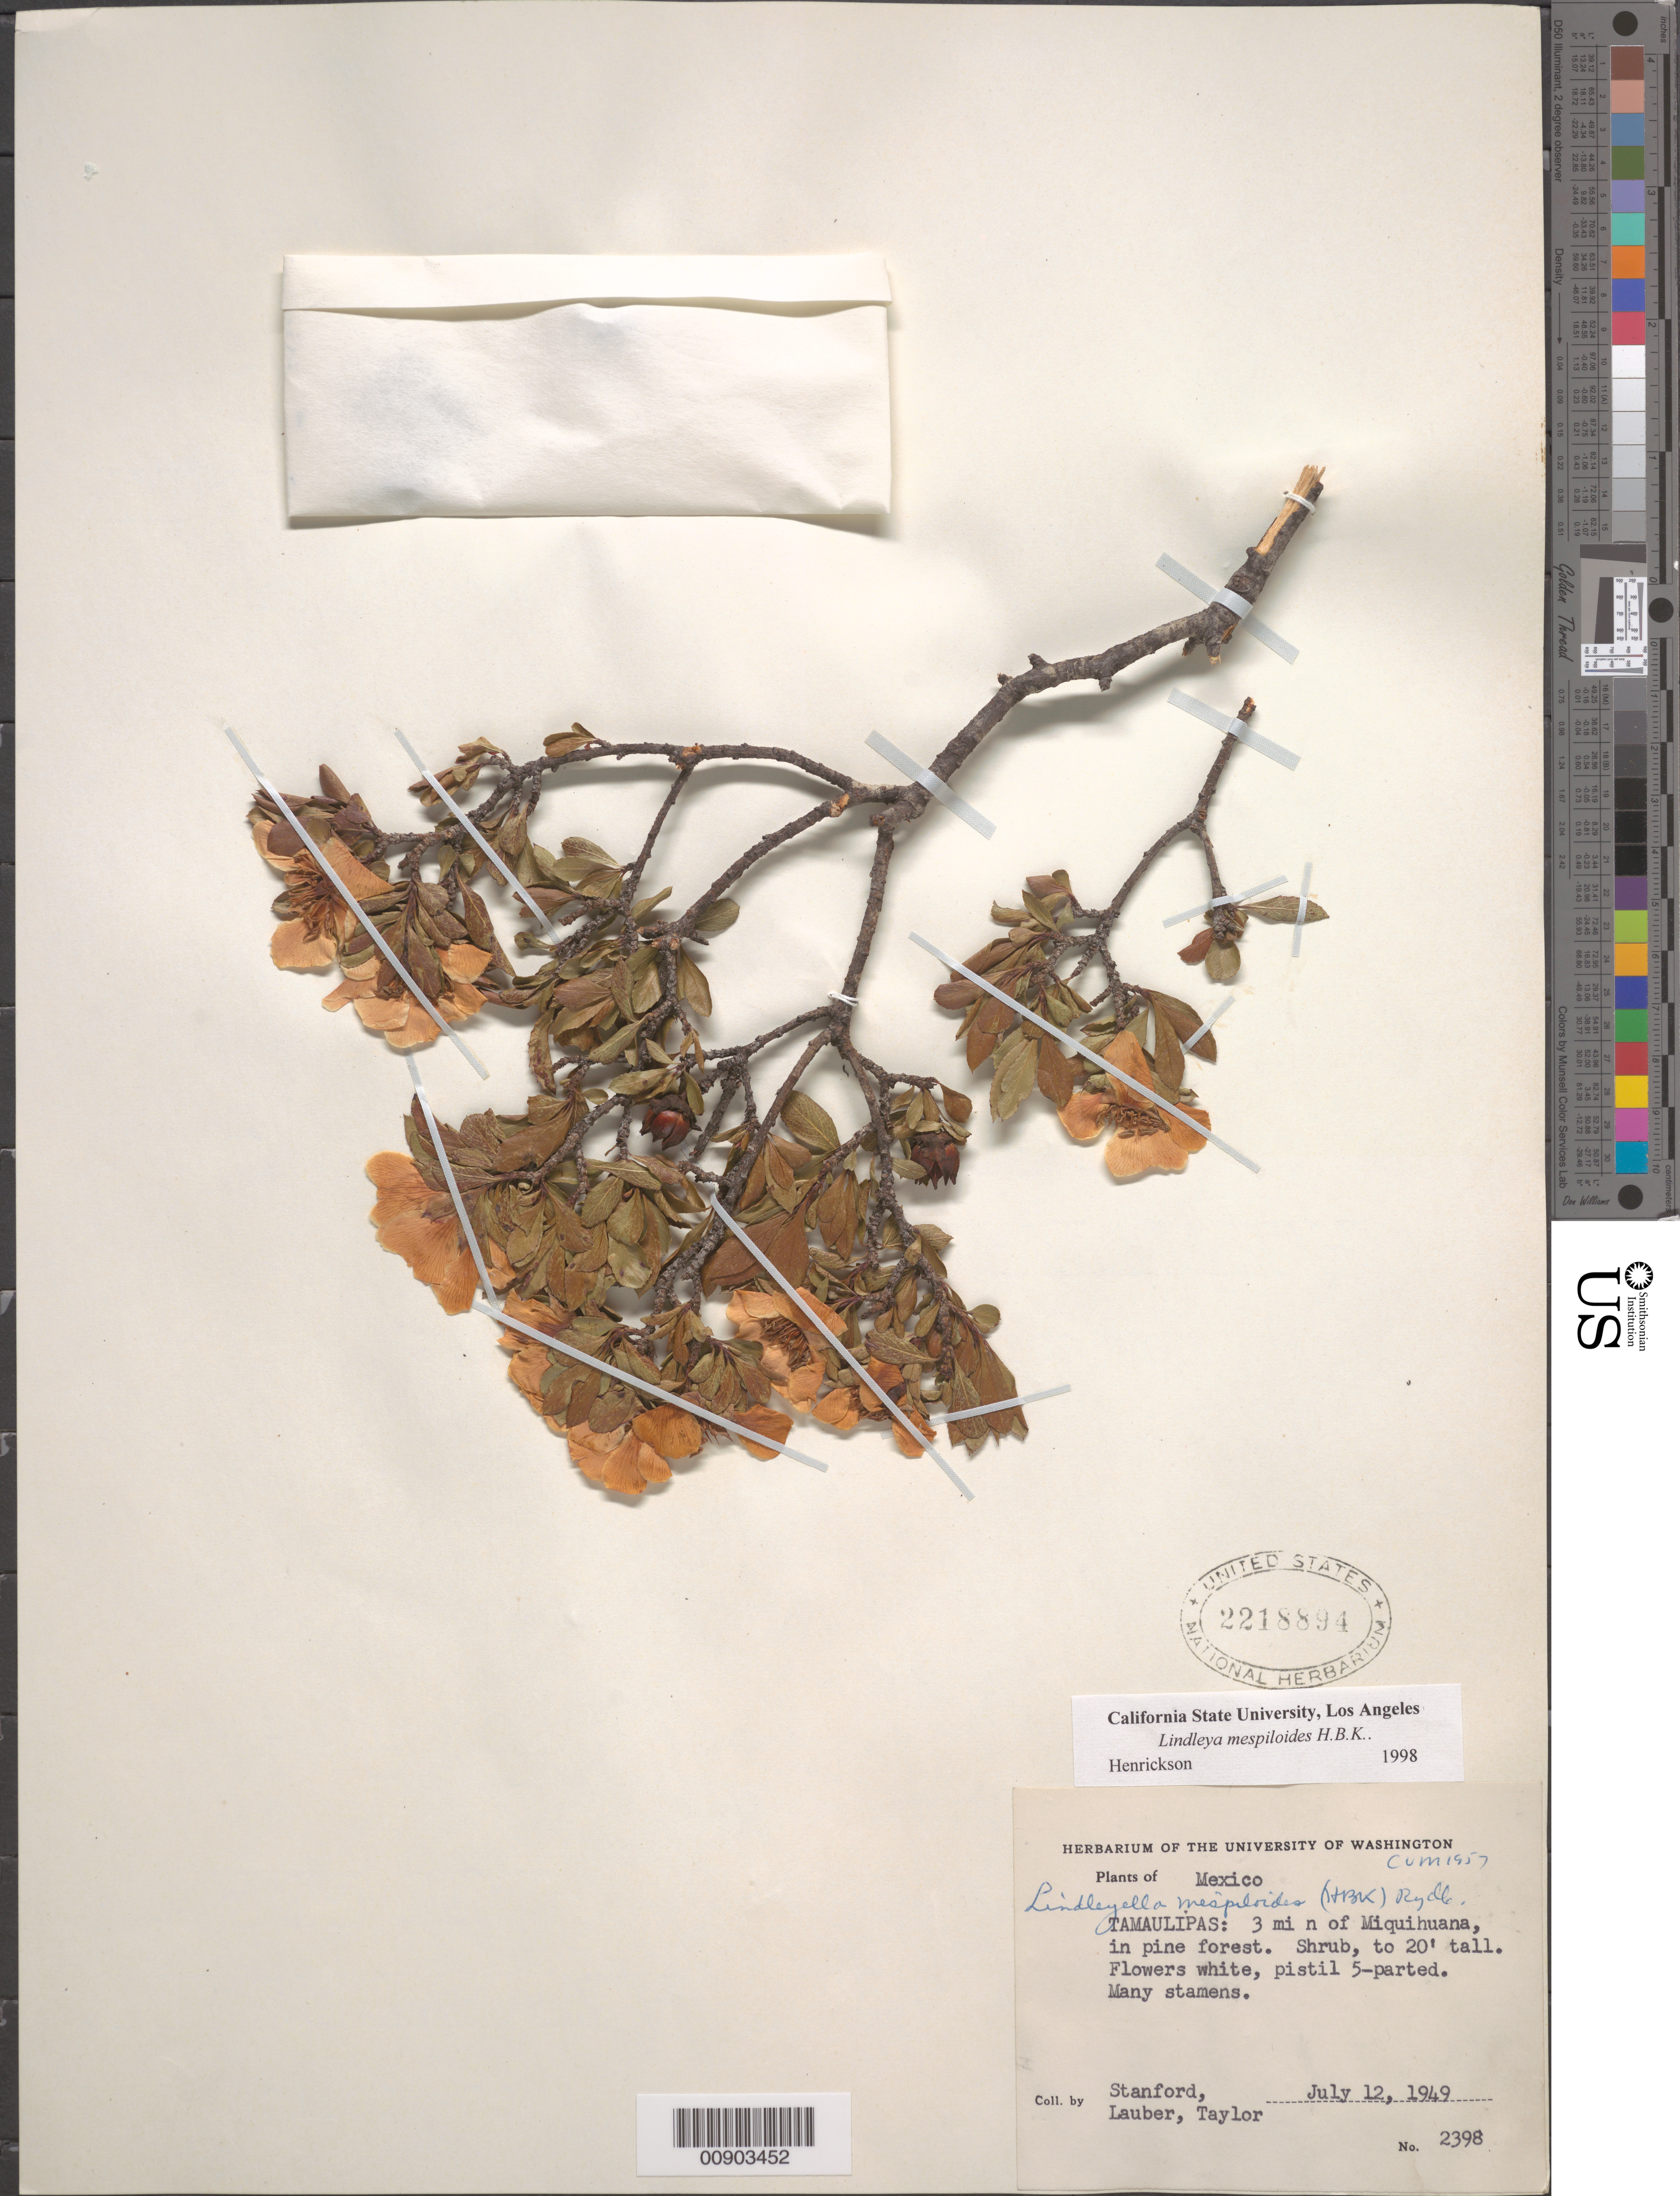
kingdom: Plantae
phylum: Tracheophyta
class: Magnoliopsida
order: Rosales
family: Rosaceae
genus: Lindleya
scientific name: Lindleya mespiloides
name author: Kunth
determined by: Henrickson, James, (CSLA), California State University at Los Angeles (UNITED STATES)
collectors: -. Stanford, Lauber, -- & -- Taylor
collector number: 2398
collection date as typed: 12 Jul 1949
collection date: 1949-07-12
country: Mexico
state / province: Tamaulipas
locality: Tamaulipas: 3 mi. N of Miquihuana.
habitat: In pine forest.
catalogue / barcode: US 2218894